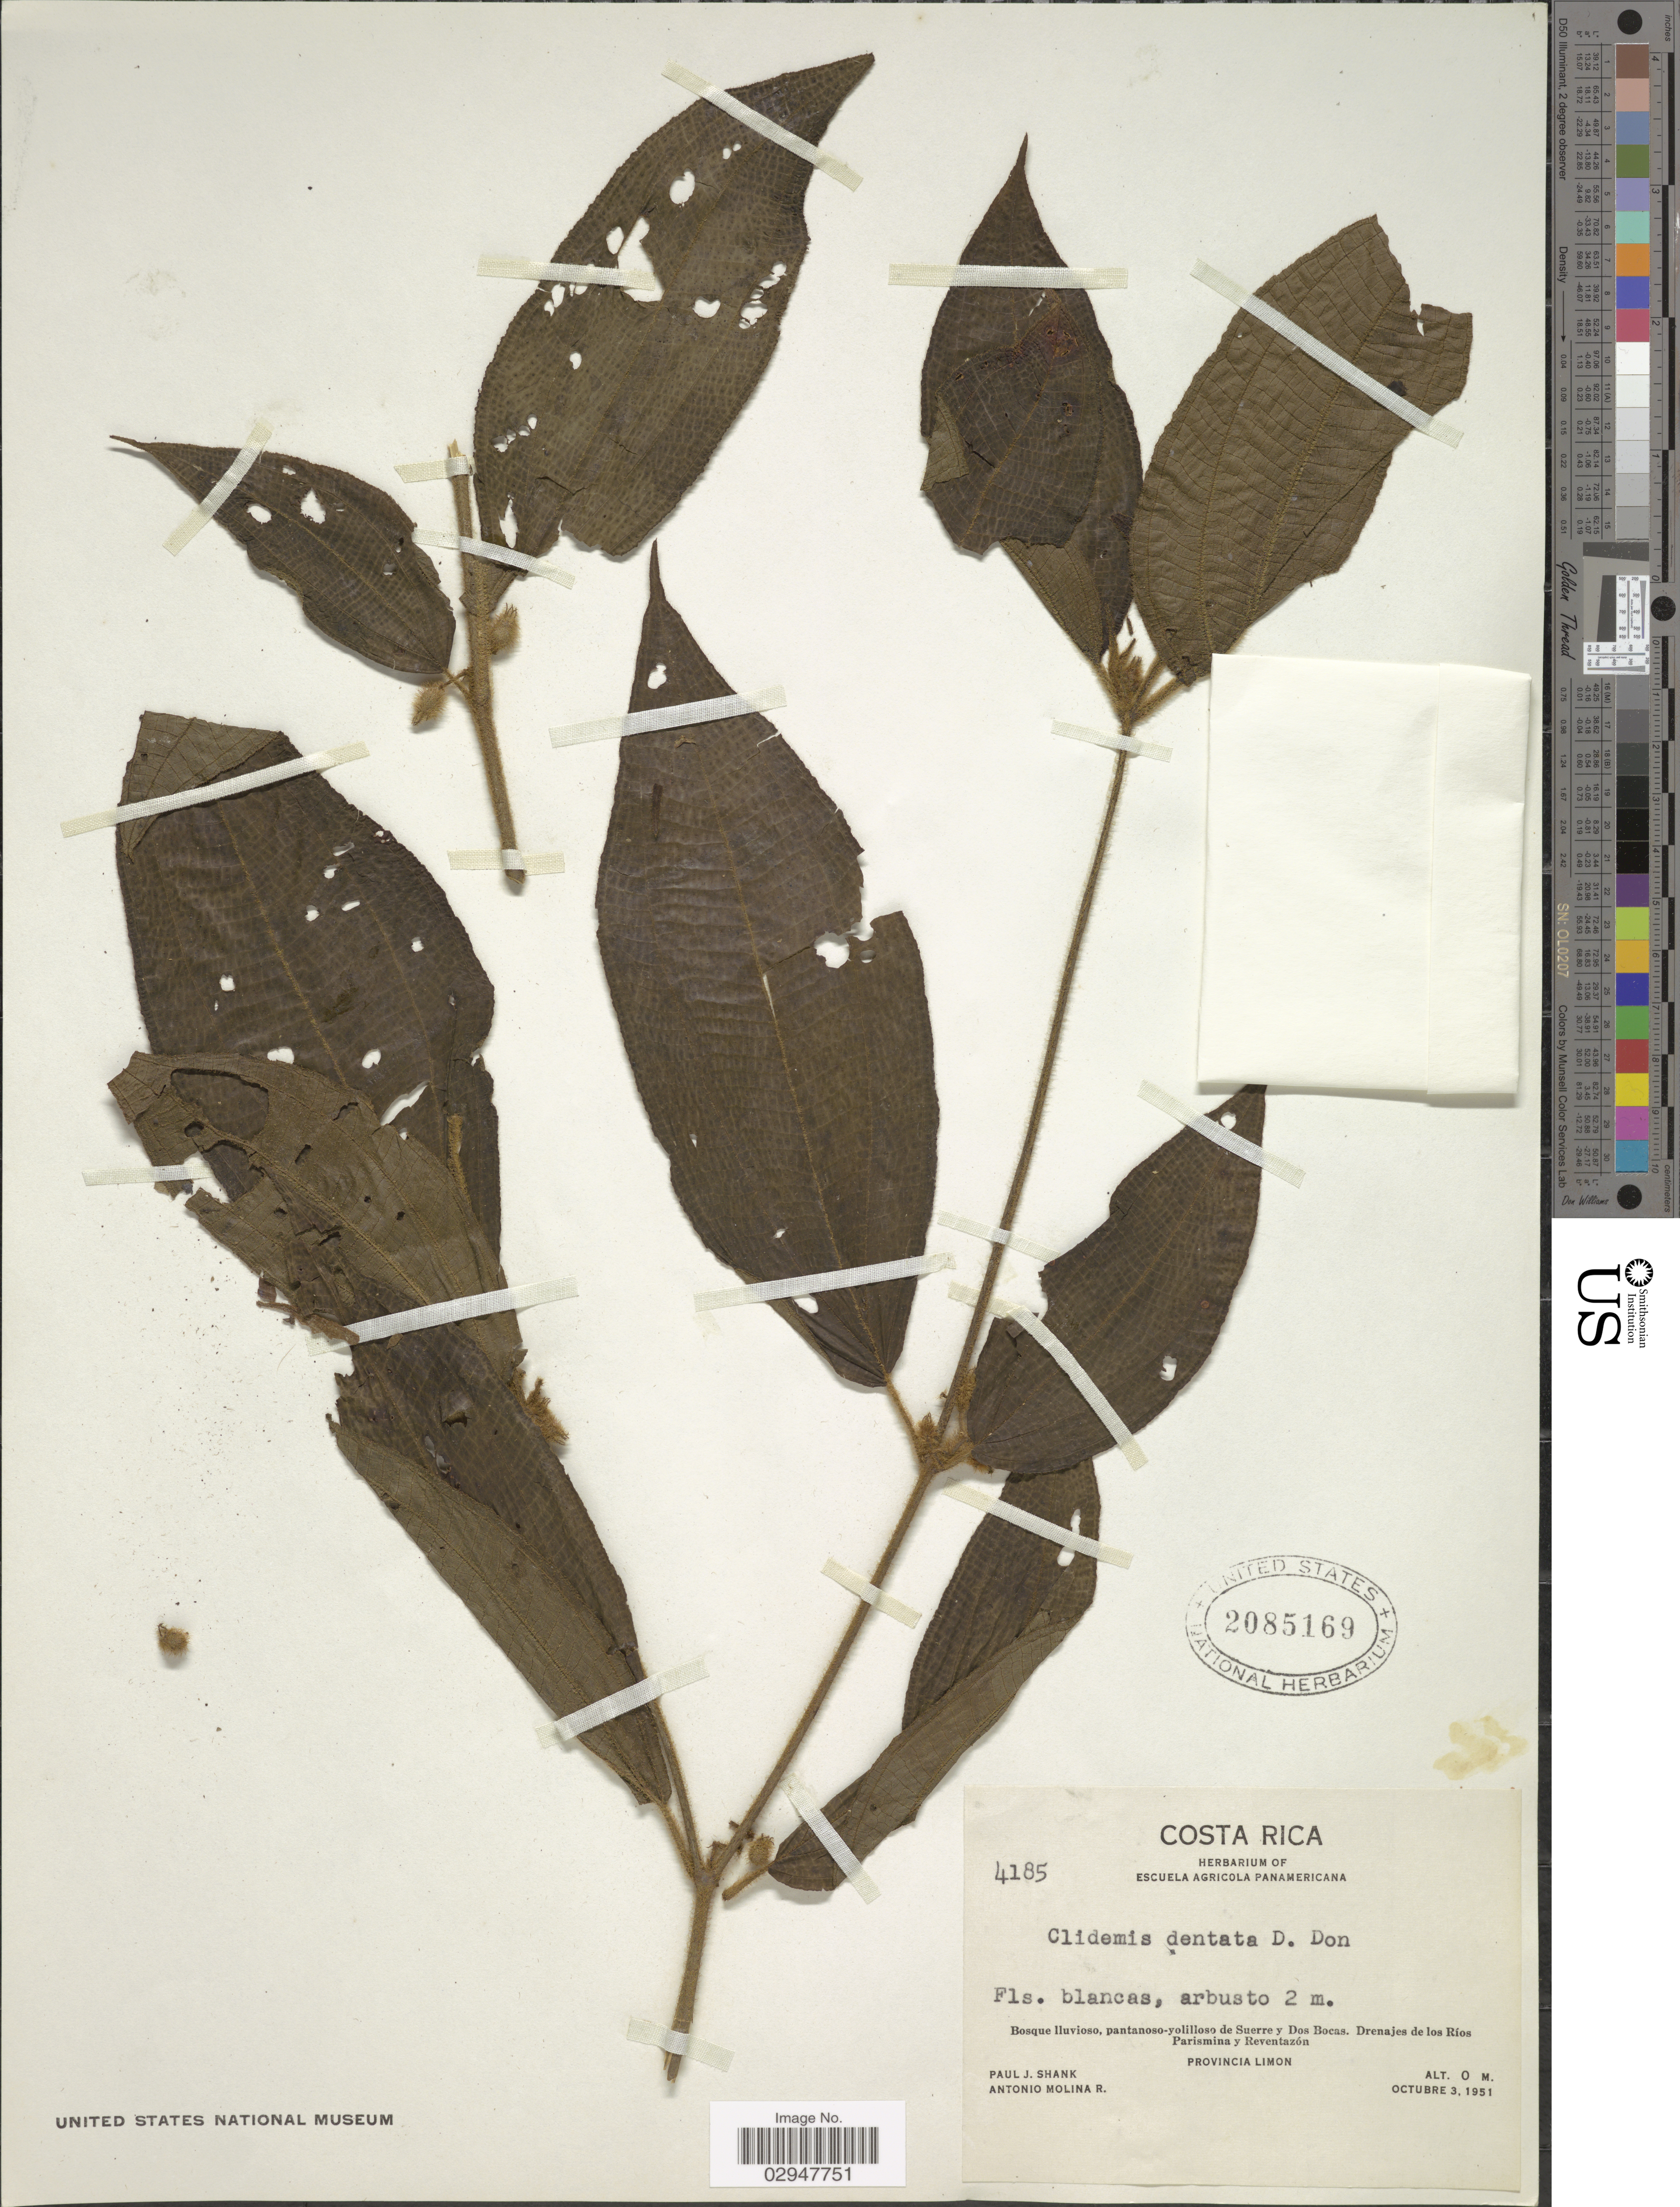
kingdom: Plantae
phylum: Tracheophyta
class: Magnoliopsida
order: Myrtales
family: Melastomataceae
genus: Clidemia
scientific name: Clidemia dentata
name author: D. Don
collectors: P. J. Shank & A. Molina R.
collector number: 4185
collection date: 1951-10-03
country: Costa Rica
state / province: Limón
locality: Bosque lluvioso, pantanoso-yolilloso de Suerre y Dos Bocas, Drenajes de los Ríos Parismina y Reventazón.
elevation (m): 0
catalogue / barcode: US 2085169